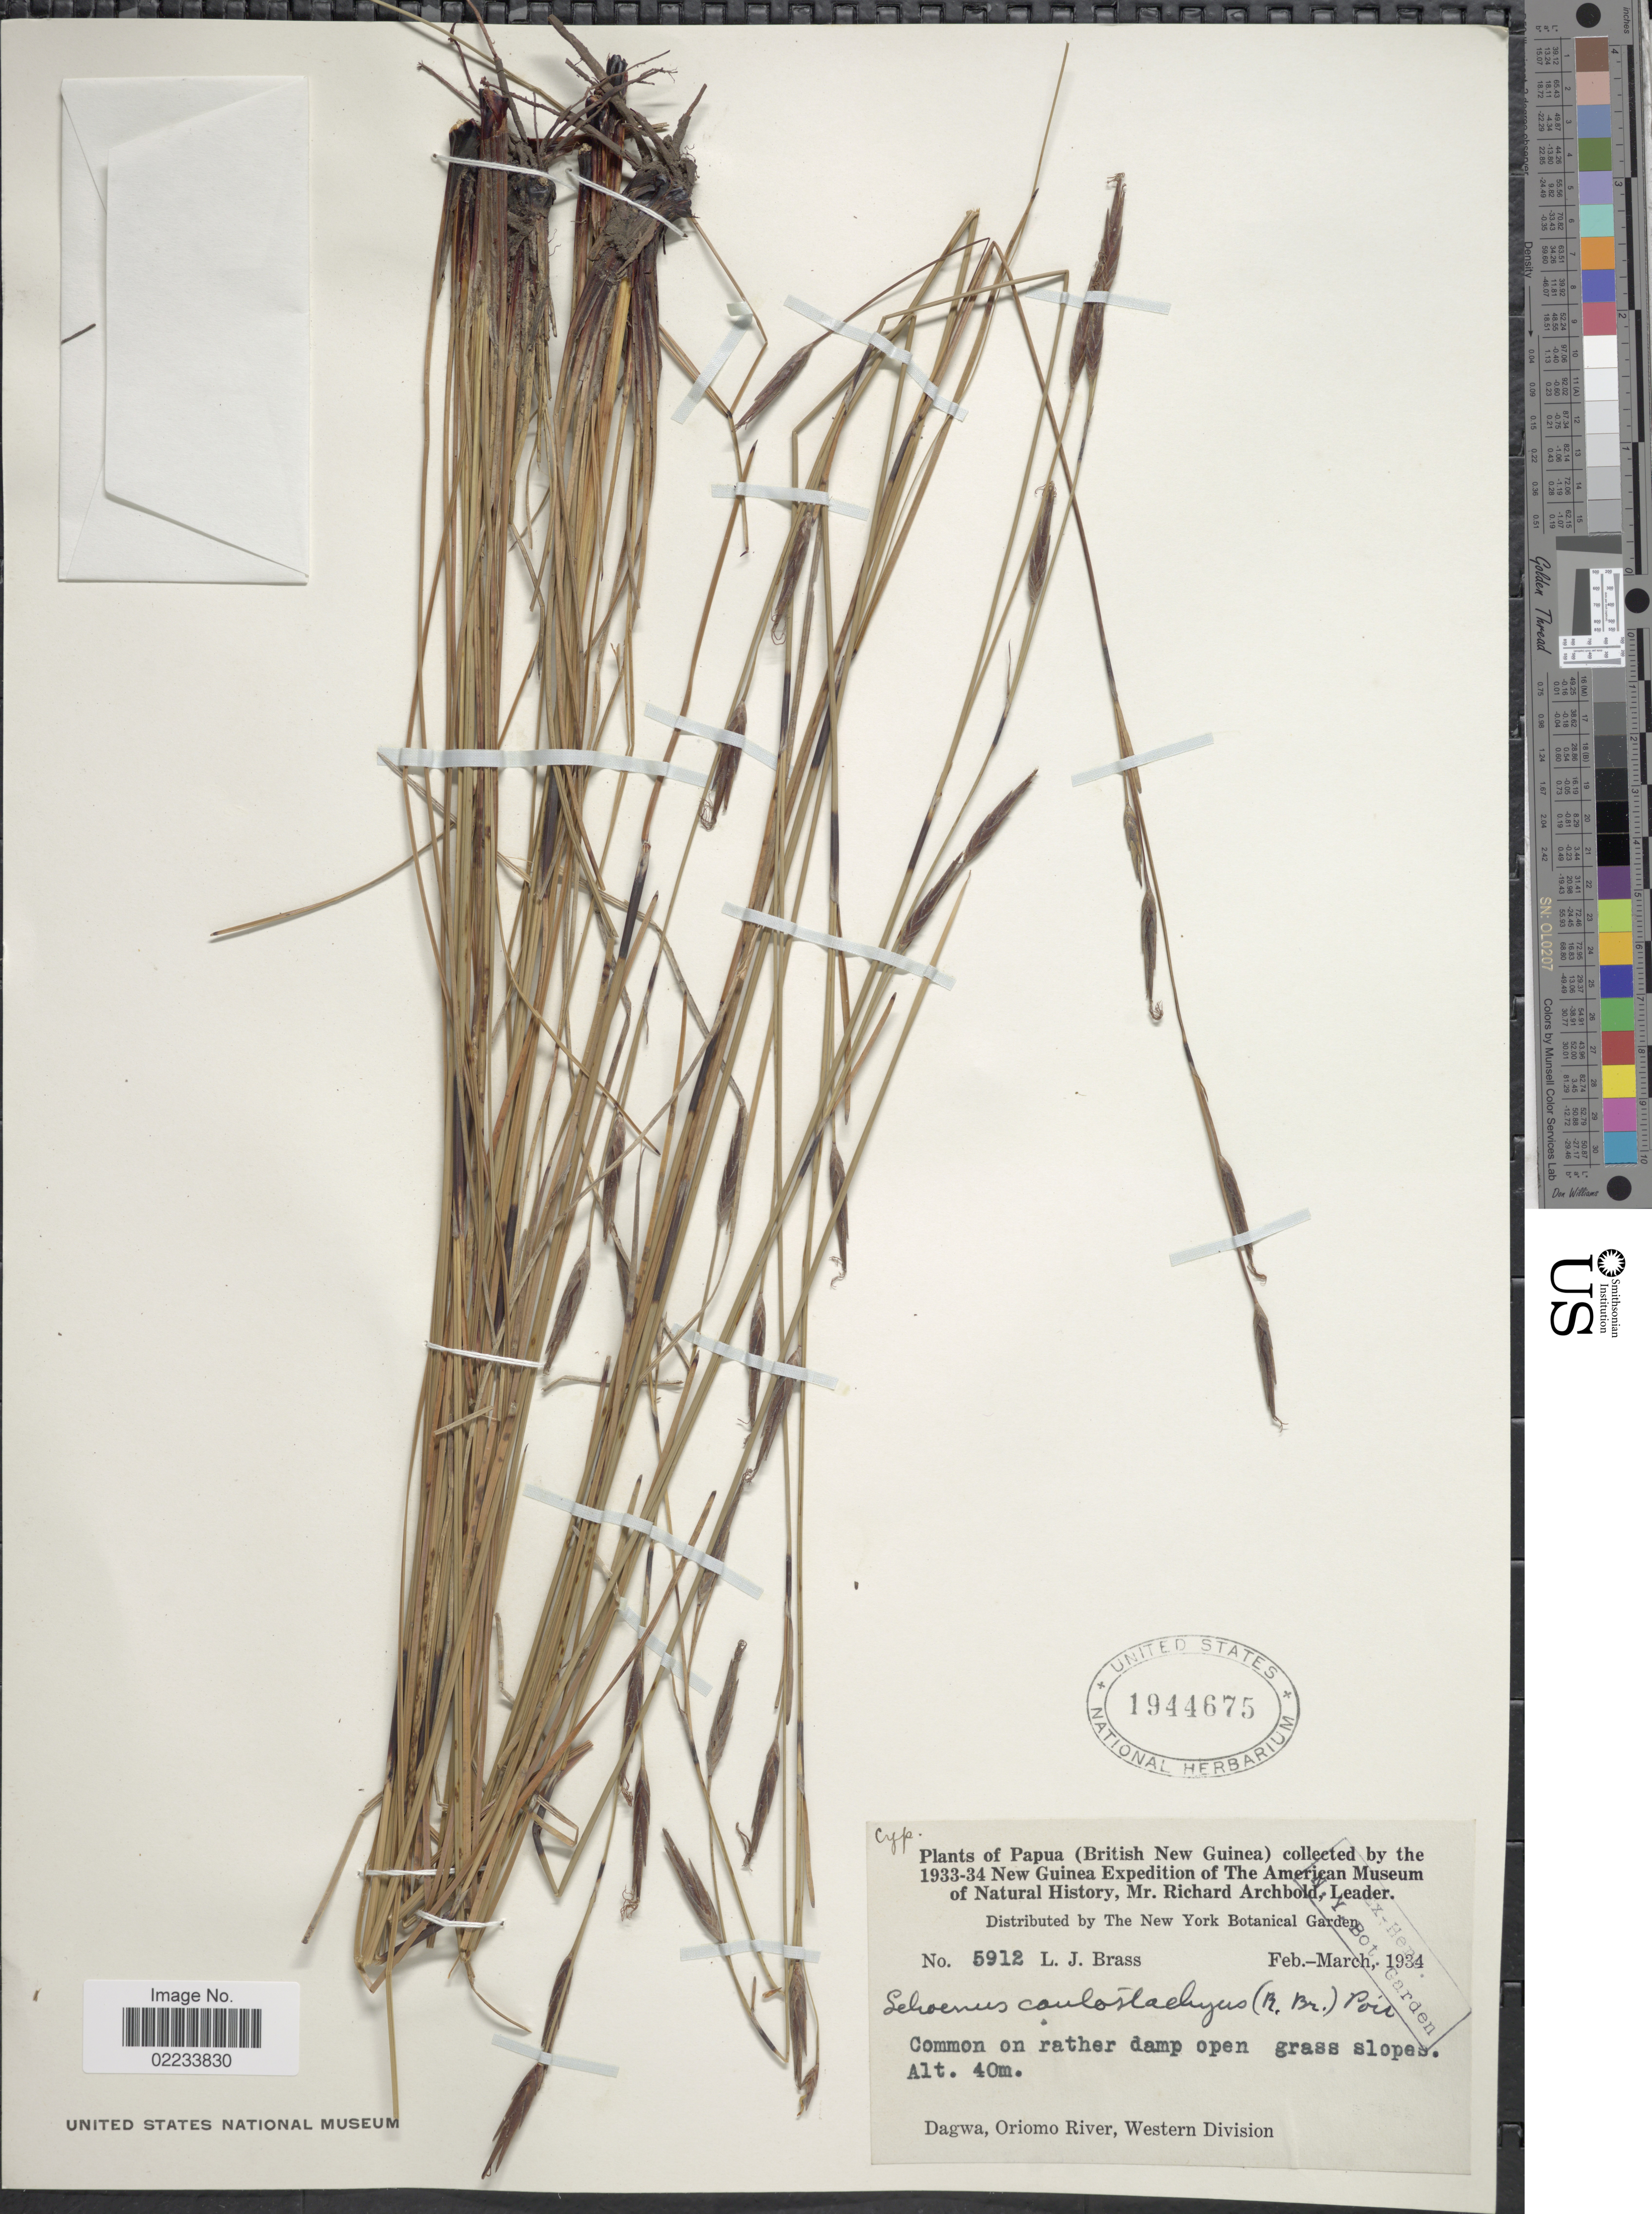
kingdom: Plantae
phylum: Tracheophyta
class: Liliopsida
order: Poales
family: Cyperaceae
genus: Schoenus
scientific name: Schoenus calostachyus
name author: (R. Br.) Poir. ex Roem. & Schult.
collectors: L. J. Brass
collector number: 5912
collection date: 1934-02/1934-03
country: Papua New Guinea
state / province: Manus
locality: (British New Guinea), Common on rather damp open grass slopes, Dagwa, Oriomo River, Western Division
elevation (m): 40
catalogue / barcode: US 1944675